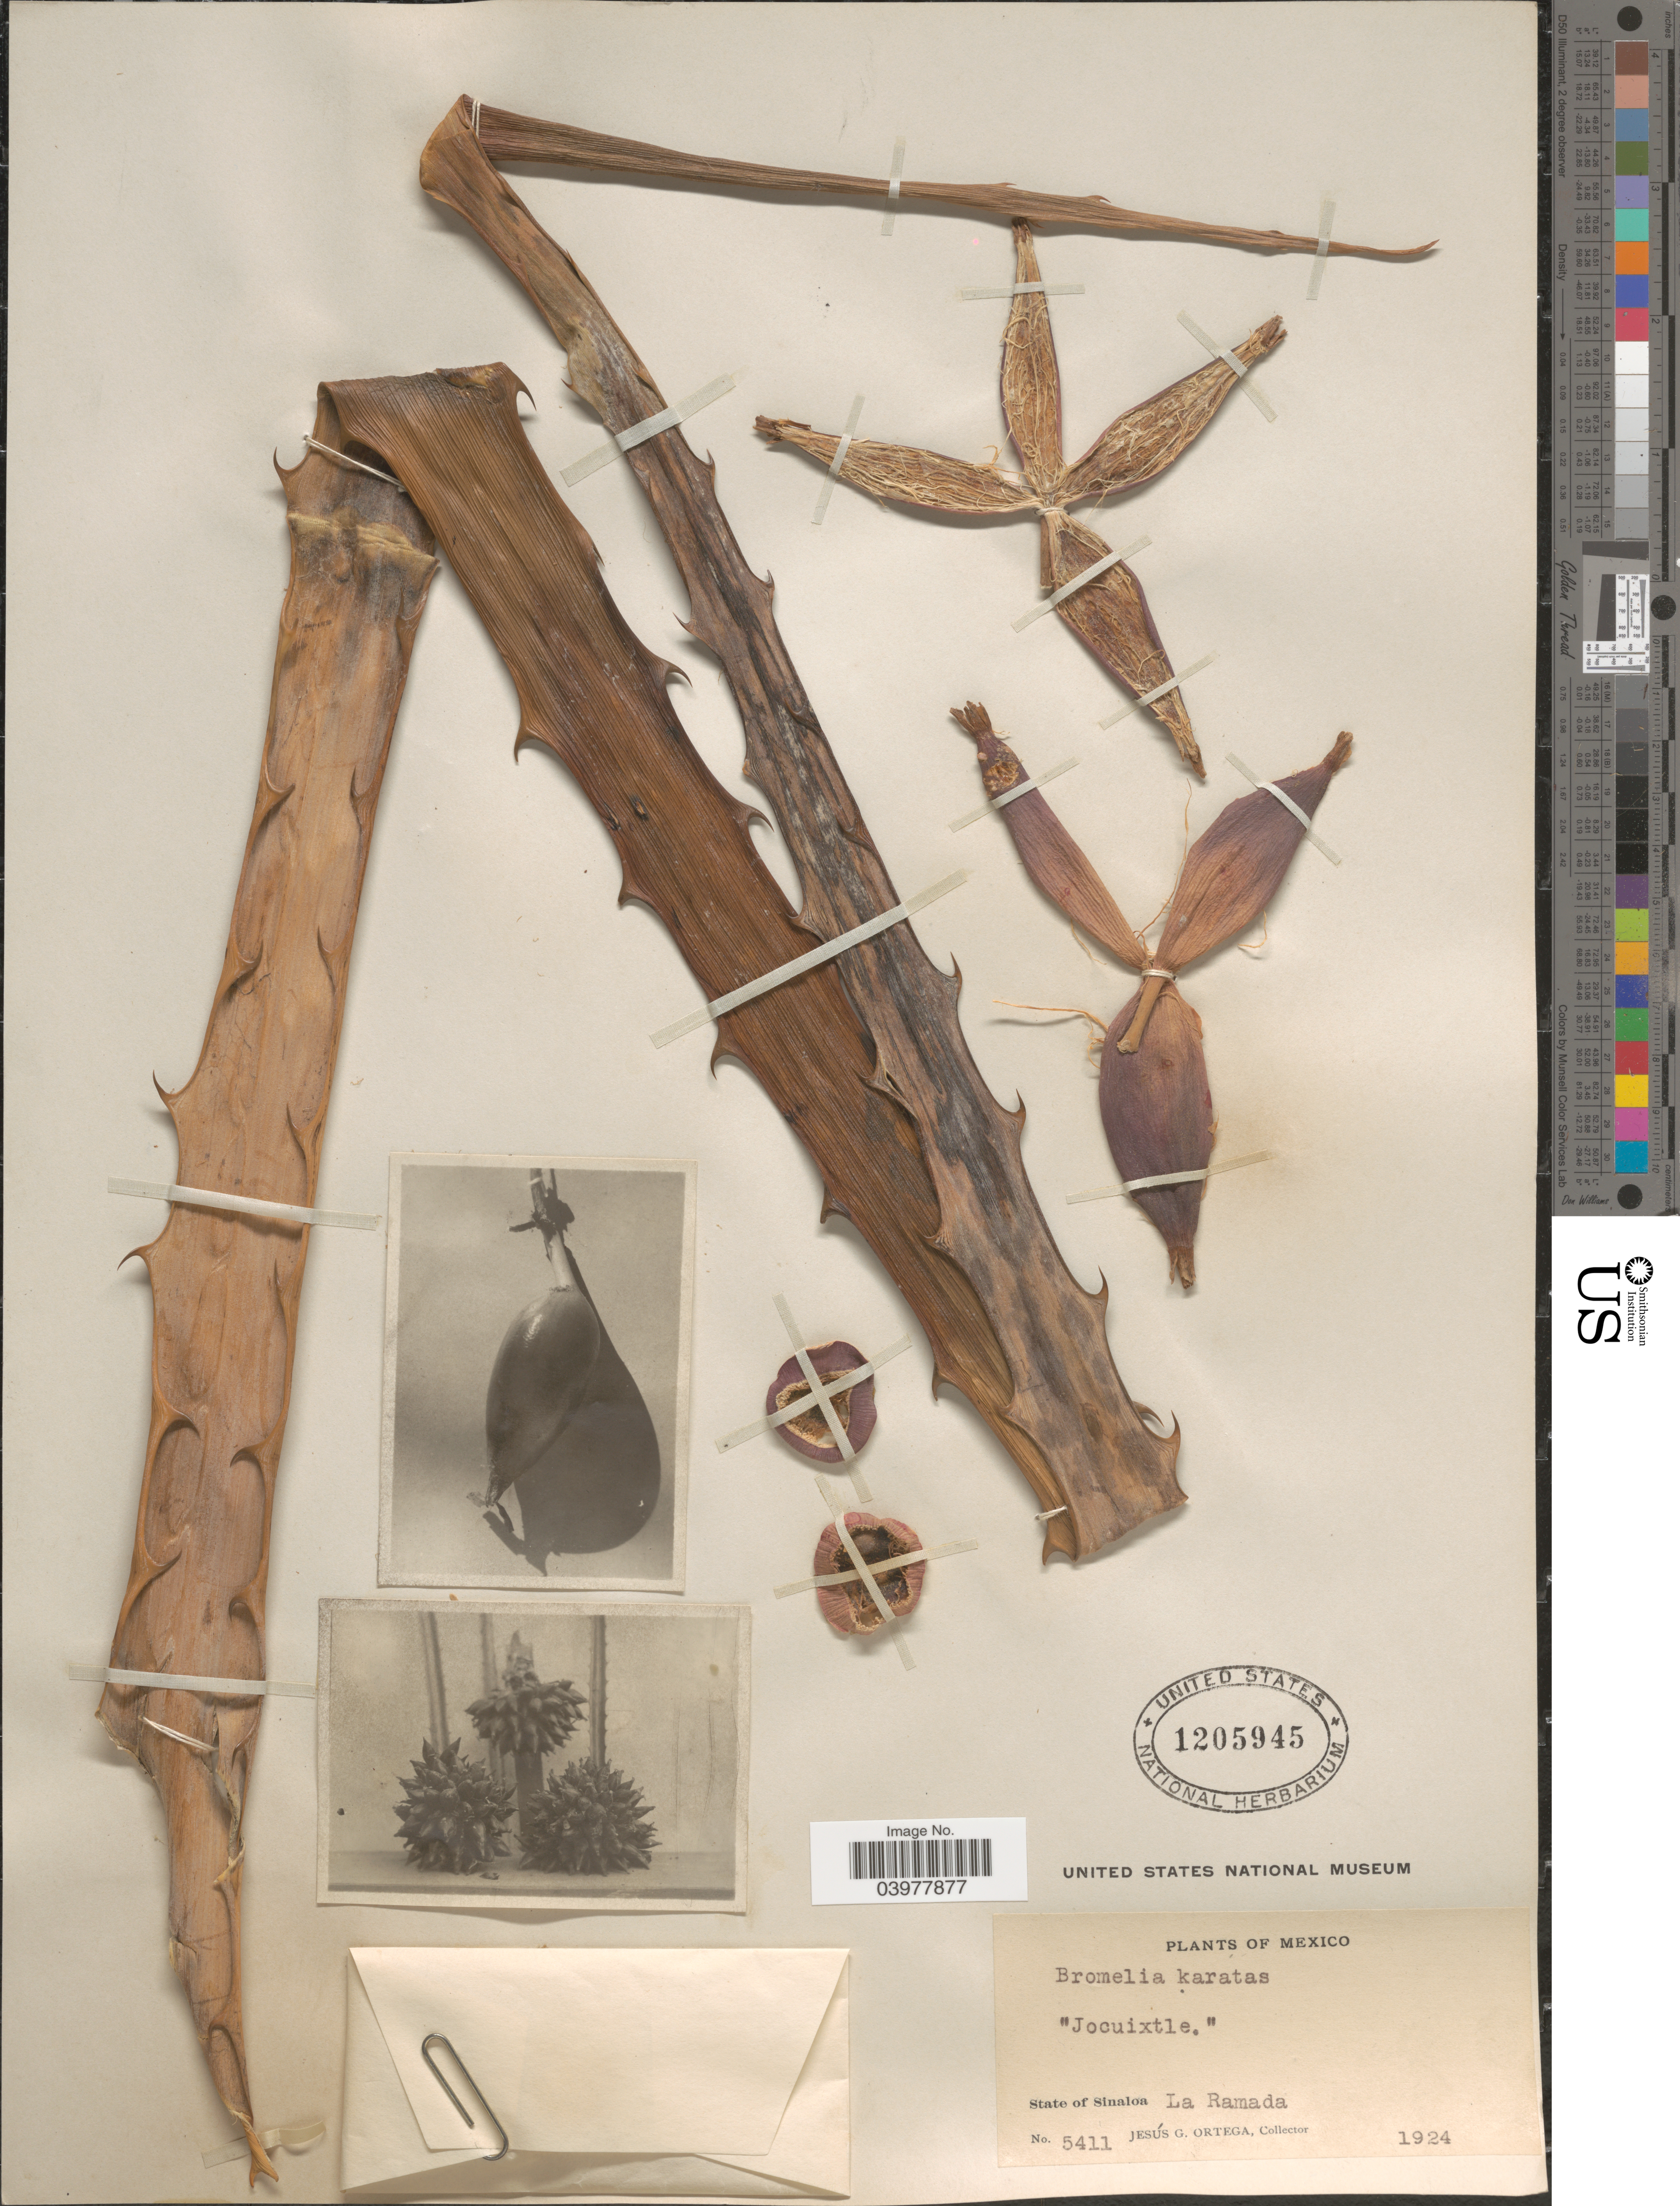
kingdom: Plantae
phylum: Tracheophyta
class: Liliopsida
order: Poales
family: Bromeliaceae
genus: Bromelia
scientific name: Bromelia karatas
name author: L.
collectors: J. Ortega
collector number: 5411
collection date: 1924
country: Mexico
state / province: Sinaloa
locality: La Ramada.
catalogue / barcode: US 1205945